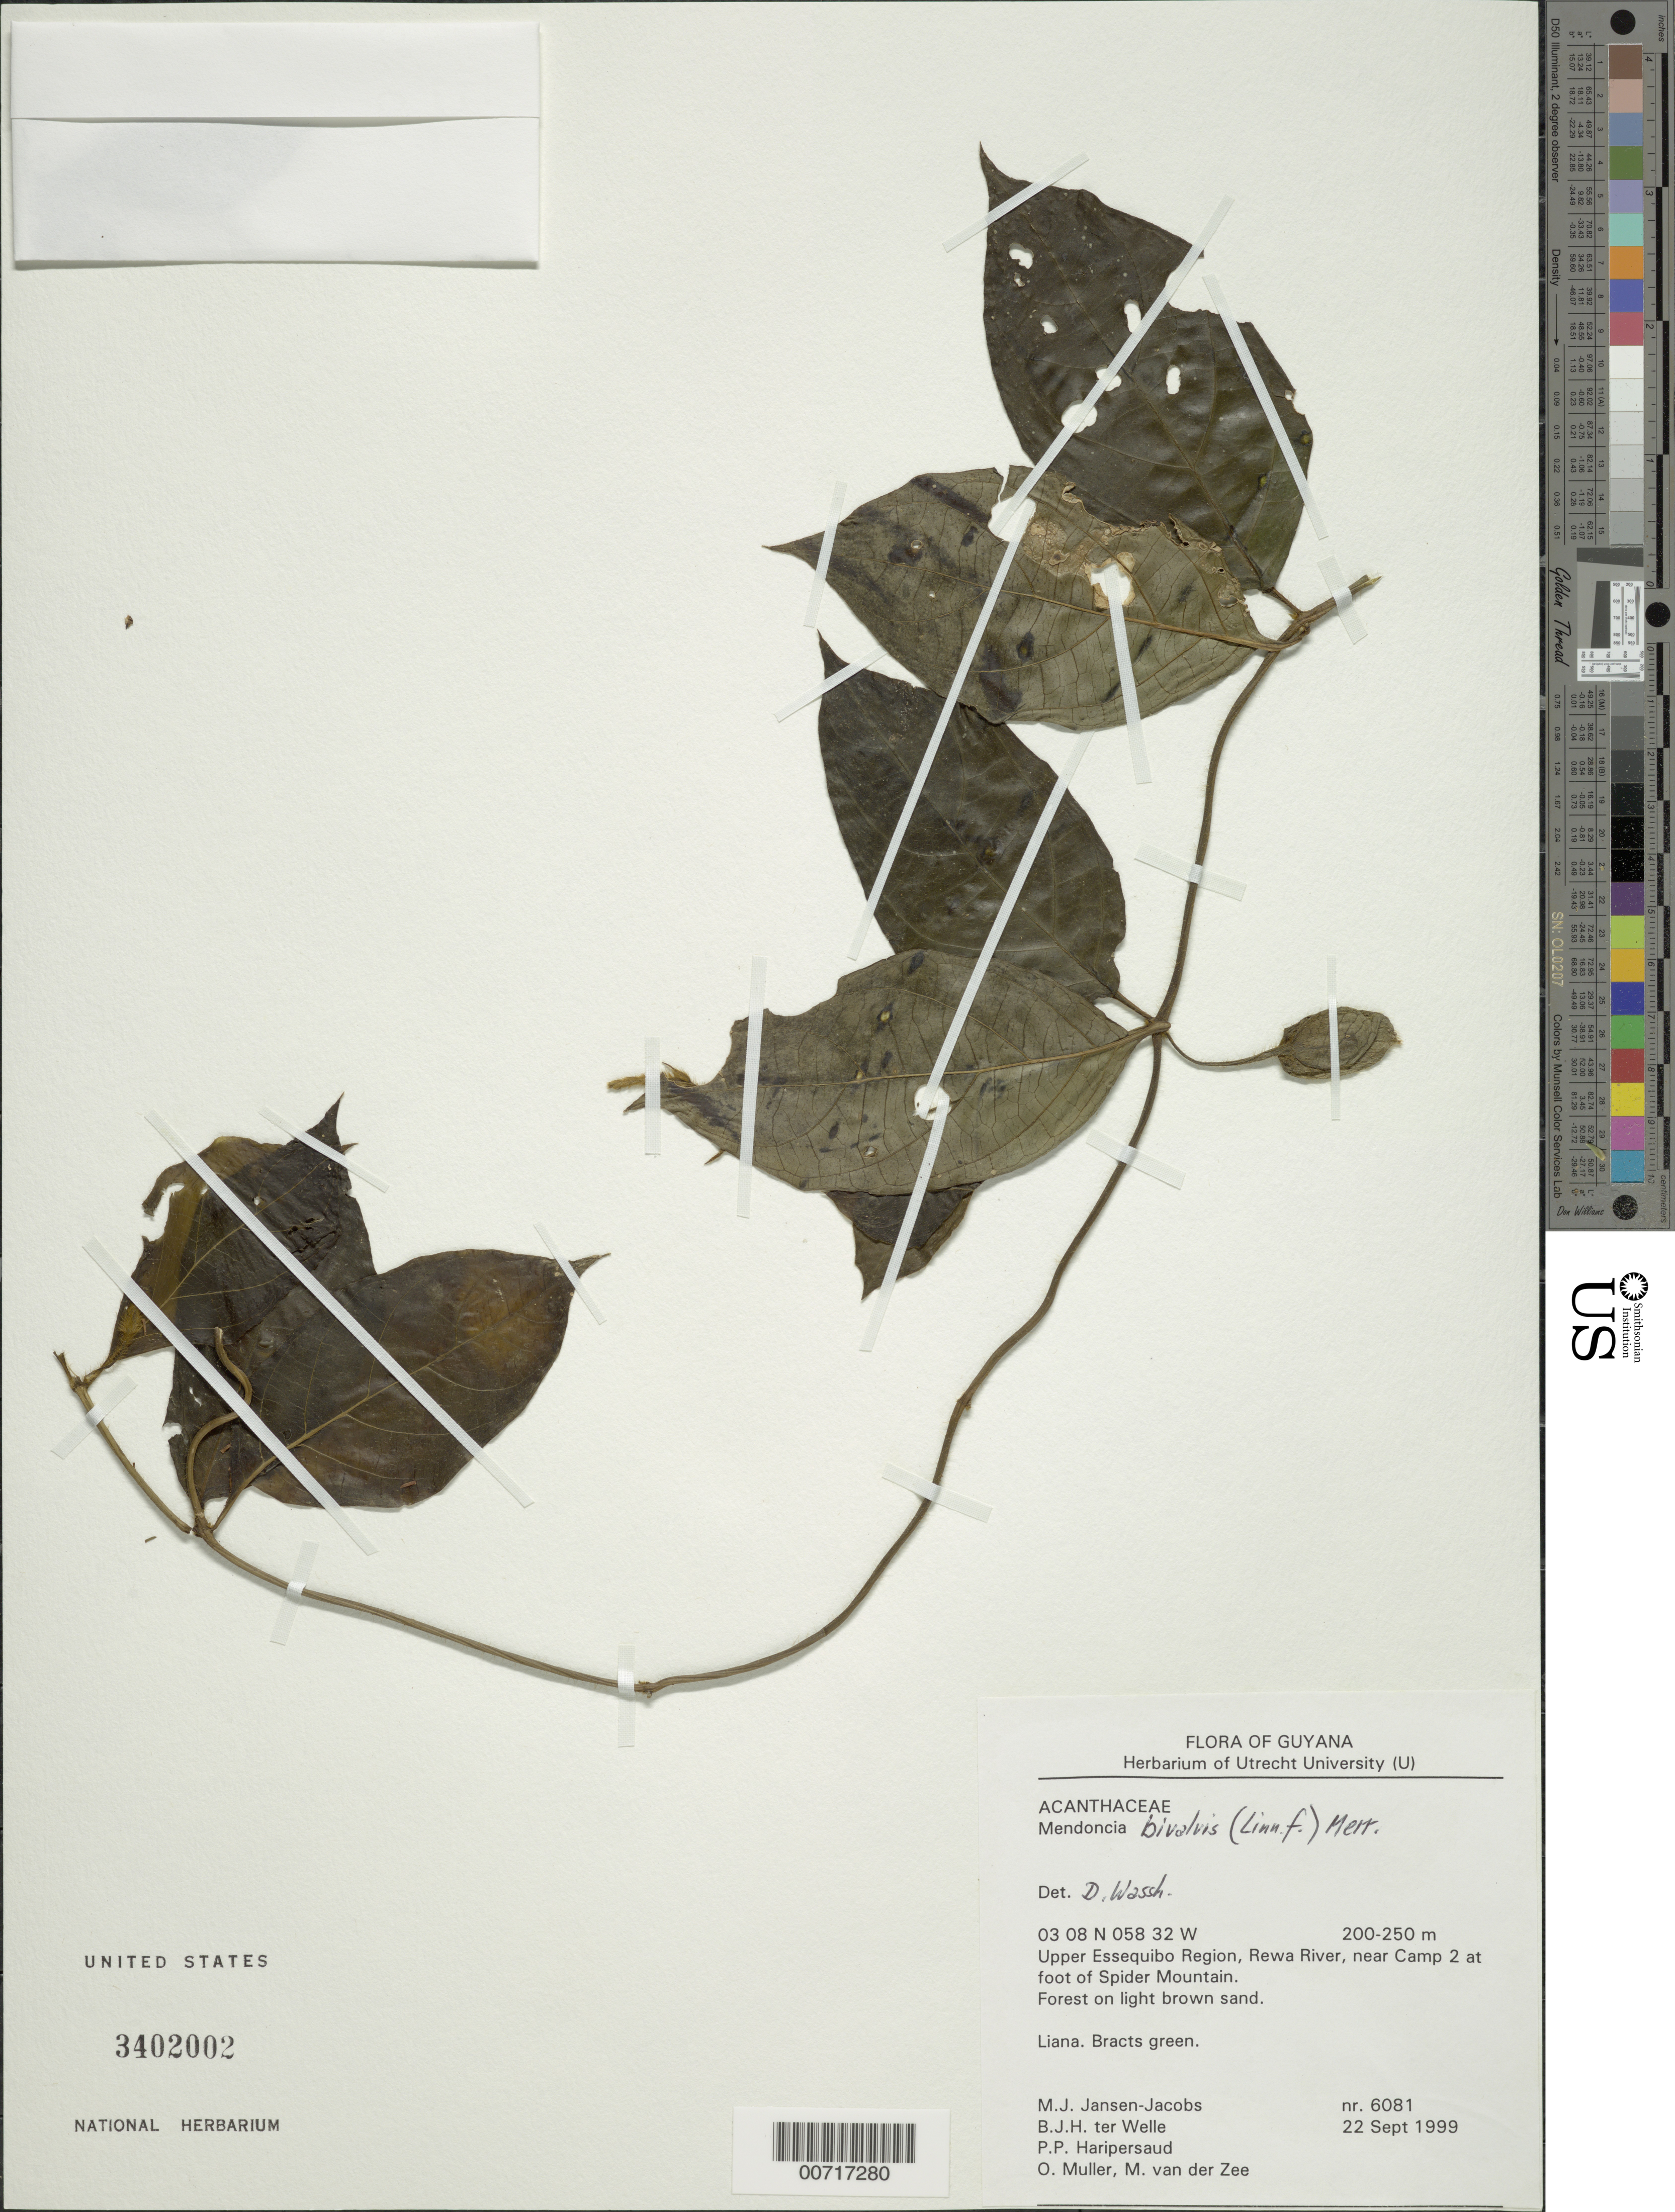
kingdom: Plantae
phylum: Tracheophyta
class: Magnoliopsida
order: Lamiales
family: Acanthaceae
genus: Mendoncia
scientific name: Mendoncia bivalvis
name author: (L. f.) Merr.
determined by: Wasshausen, Dieter C., (BOT), Smithsonian Institution - National Museum of Natural History (UNITED STATES)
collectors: M. J. Jansen-Jacobs, B. Welle, P. Haripersaud, O. Muller & M. van der Zee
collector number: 6081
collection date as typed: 22-Sep-99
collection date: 1999-09-22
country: Guyana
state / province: U. Takutu-U. Essequibo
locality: Rewa River, at foot of Spider Mts., near camp 2, Upper Essequibo Region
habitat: Forest on light brown sand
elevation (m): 200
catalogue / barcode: US 3402002